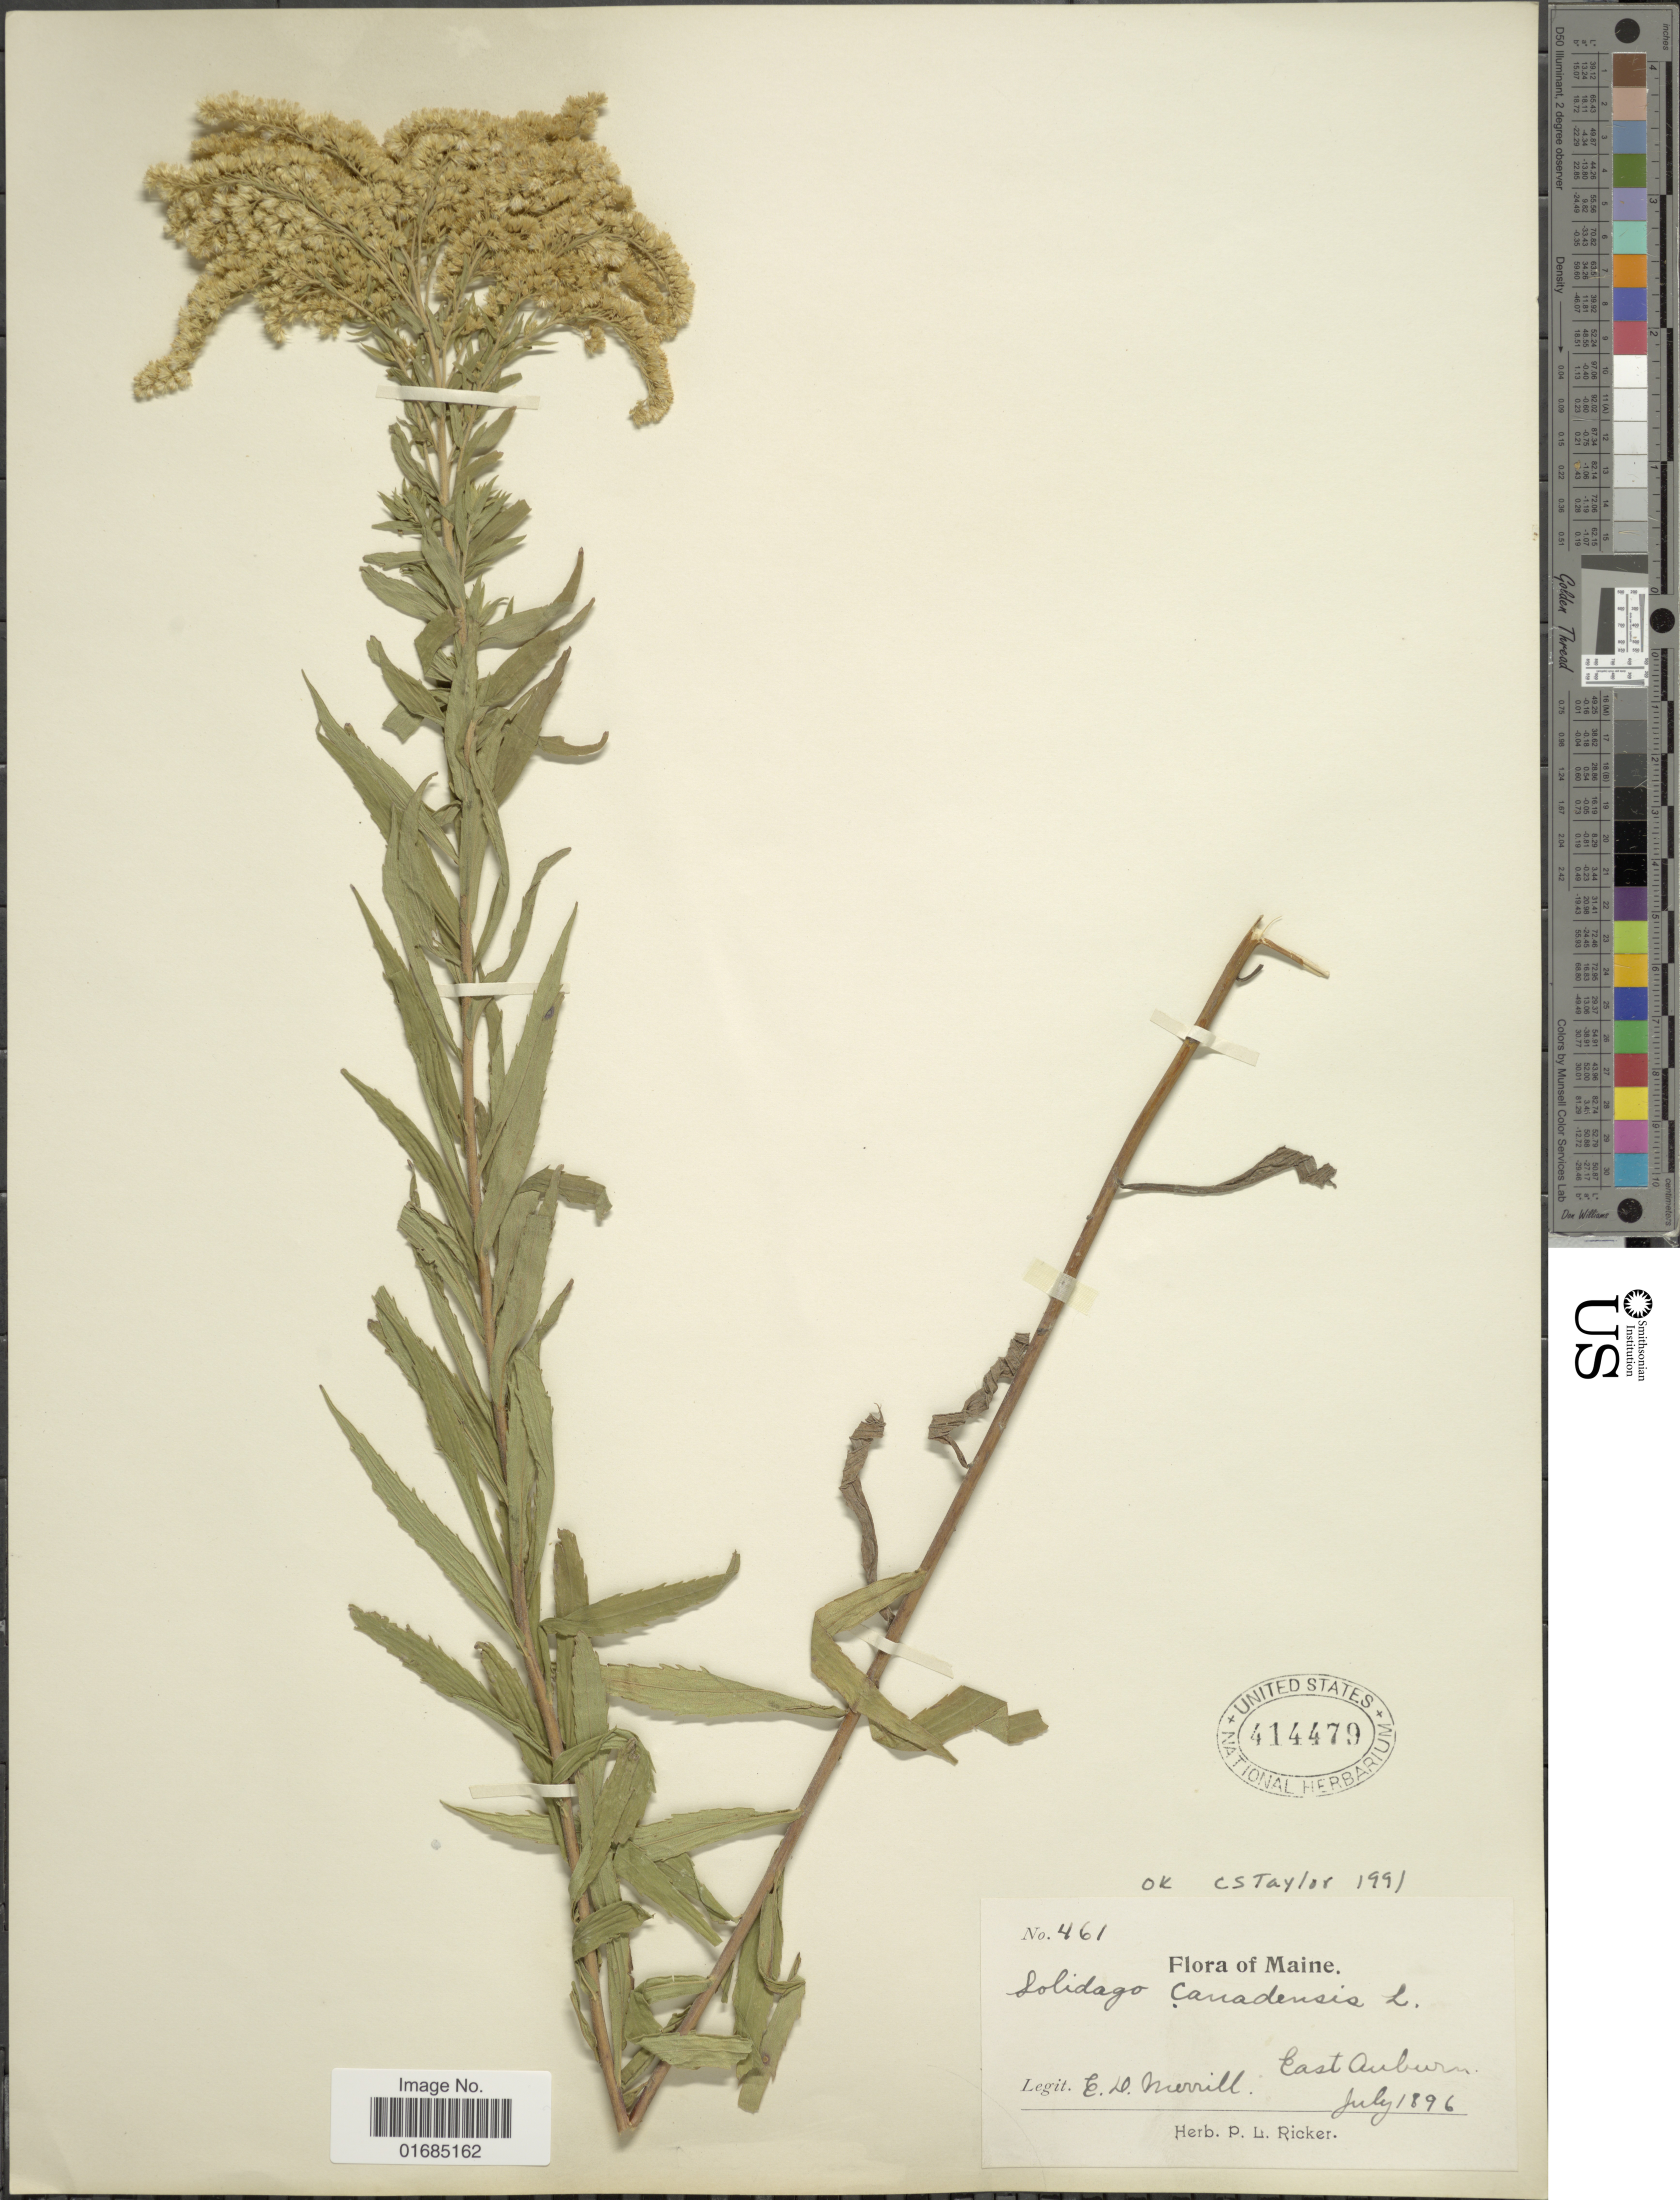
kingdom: Plantae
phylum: Tracheophyta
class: Magnoliopsida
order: Asterales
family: Asteraceae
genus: Solidago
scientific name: Solidago canadensis var. canadensis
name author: L.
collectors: E. D. Merrill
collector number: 461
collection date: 1896-07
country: United States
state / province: Maine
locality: East Auburn,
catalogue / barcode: US 414479